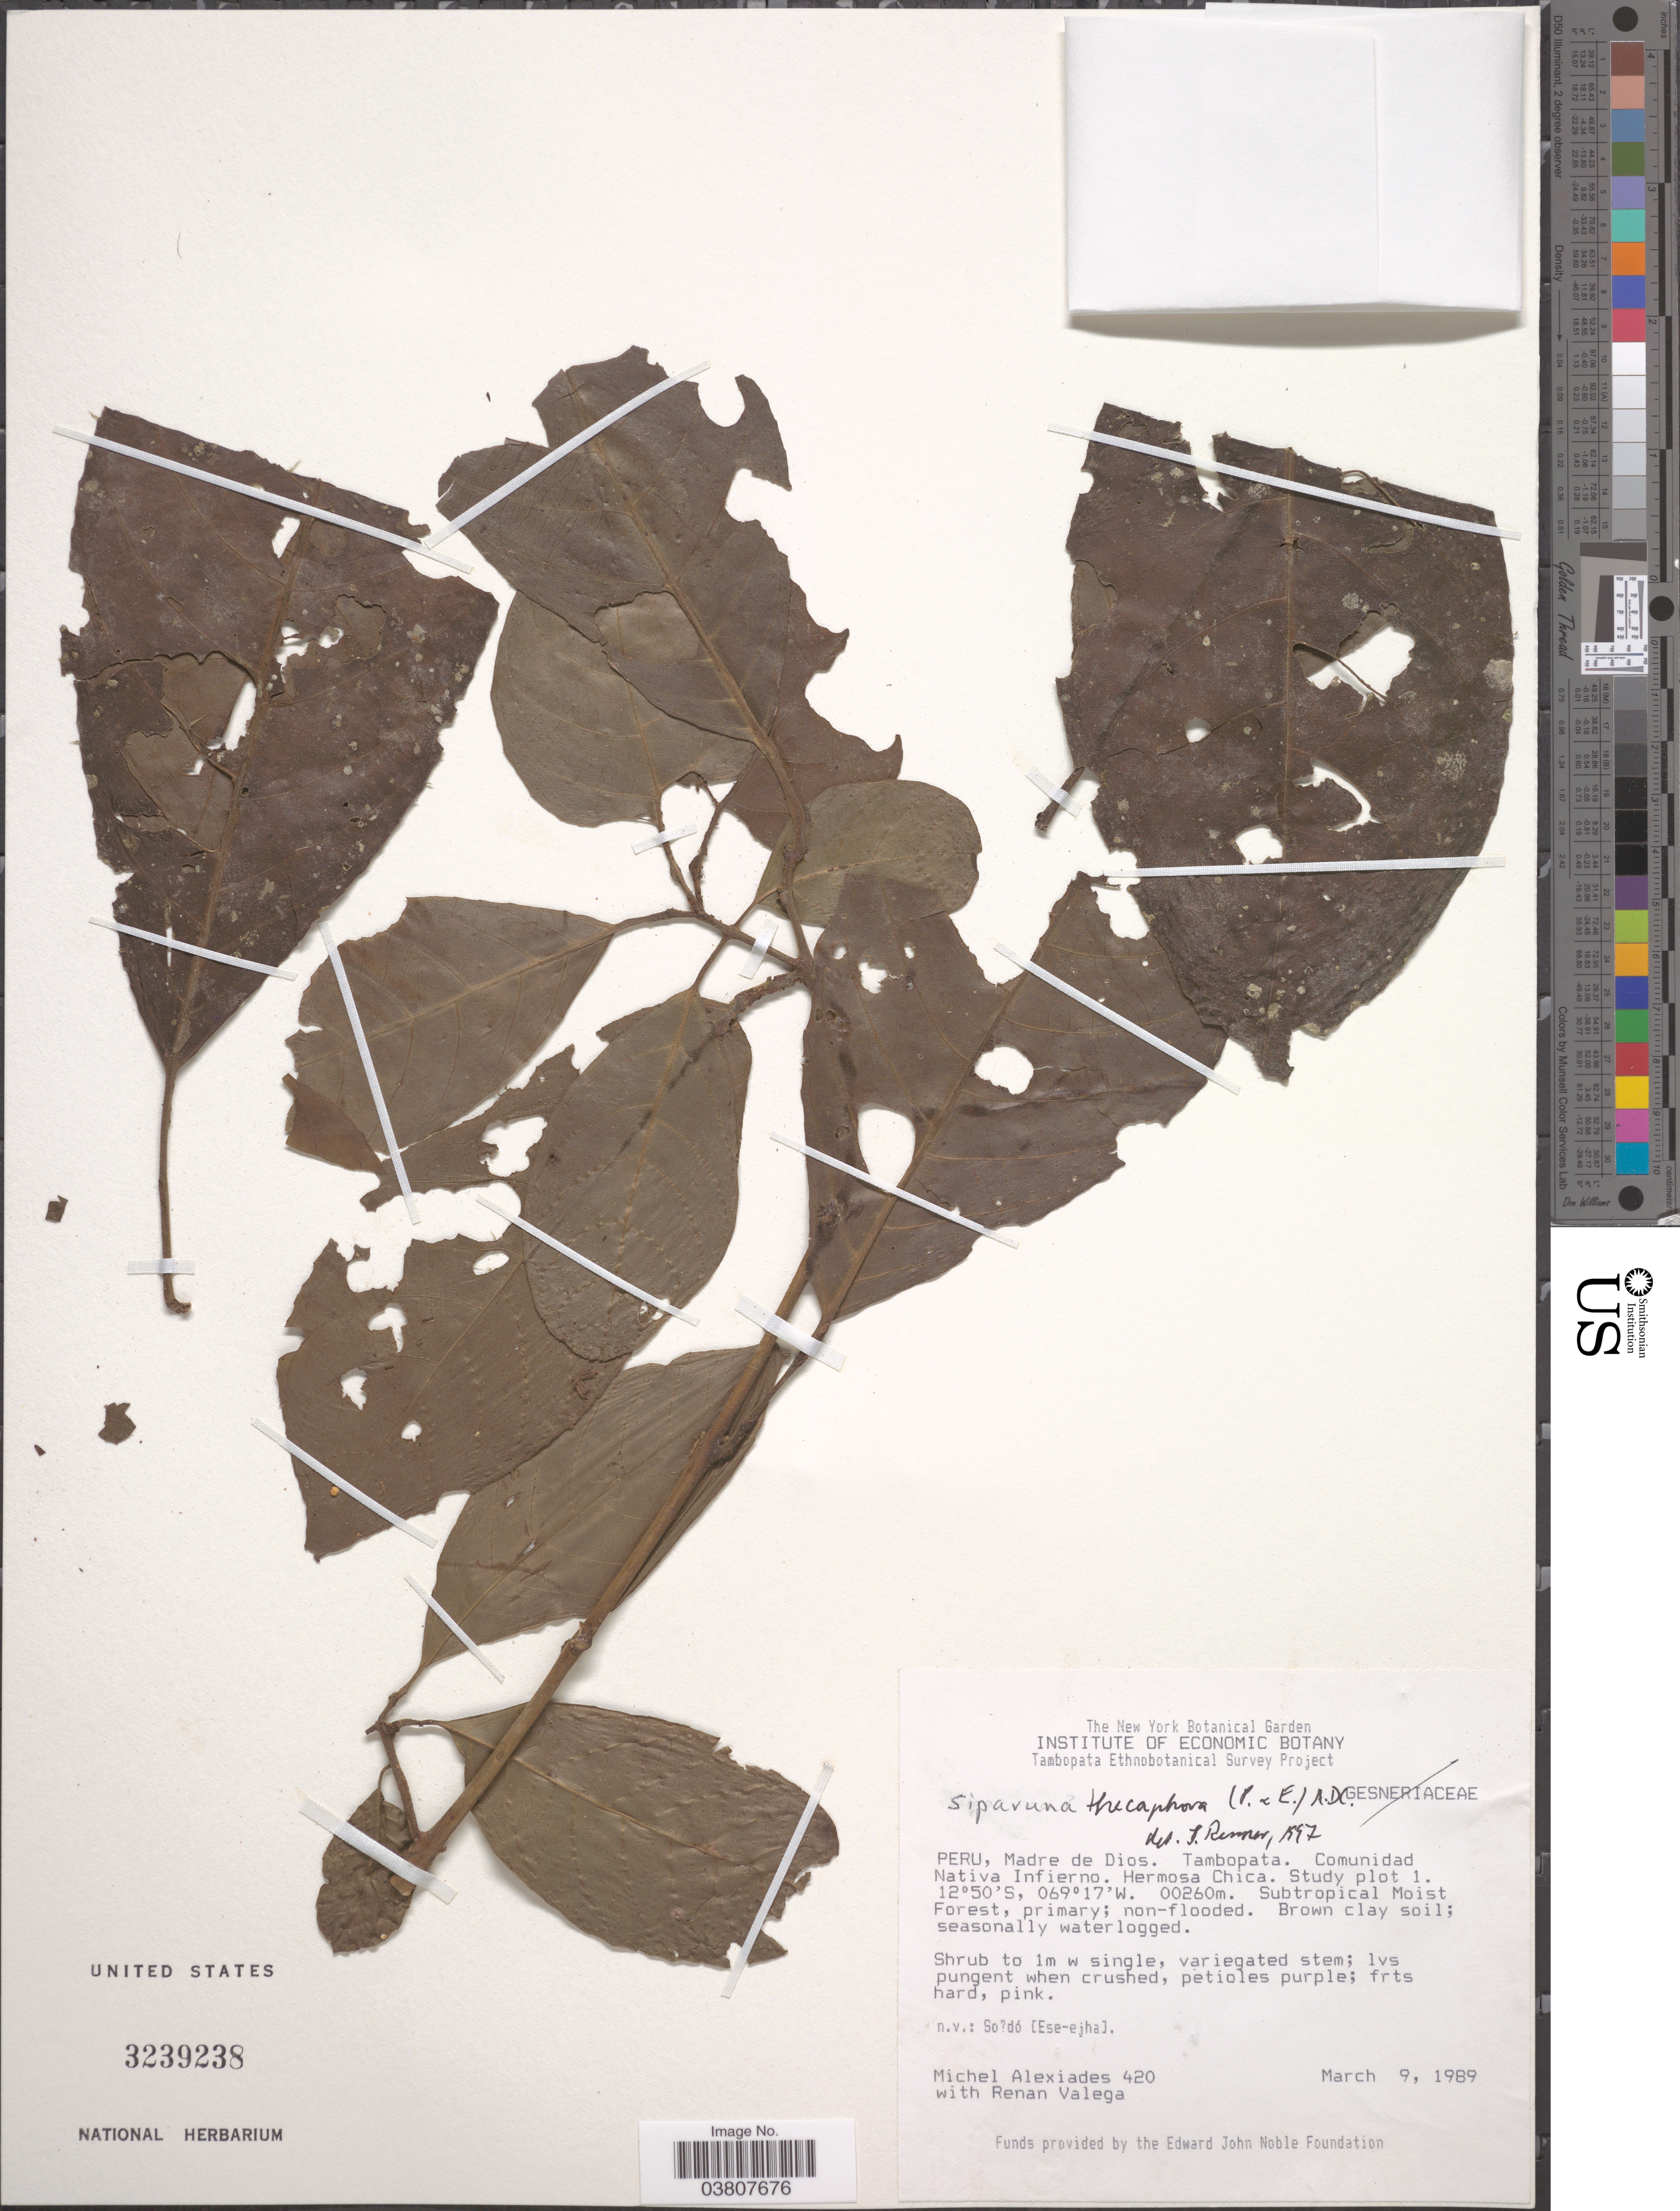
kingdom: Plantae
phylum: Tracheophyta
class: Magnoliopsida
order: Laurales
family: Siparunaceae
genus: Siparuna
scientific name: Siparuna thecaphora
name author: (Poepp. & Endl.) A. DC.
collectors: M. Alexiades & R. Valega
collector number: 420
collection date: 1989-03-09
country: Peru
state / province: Madre de Dios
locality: Tambopata. Comunidad Nativa Infierno. Hermosa Chica. Study plot 1.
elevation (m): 260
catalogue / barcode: US 3239238